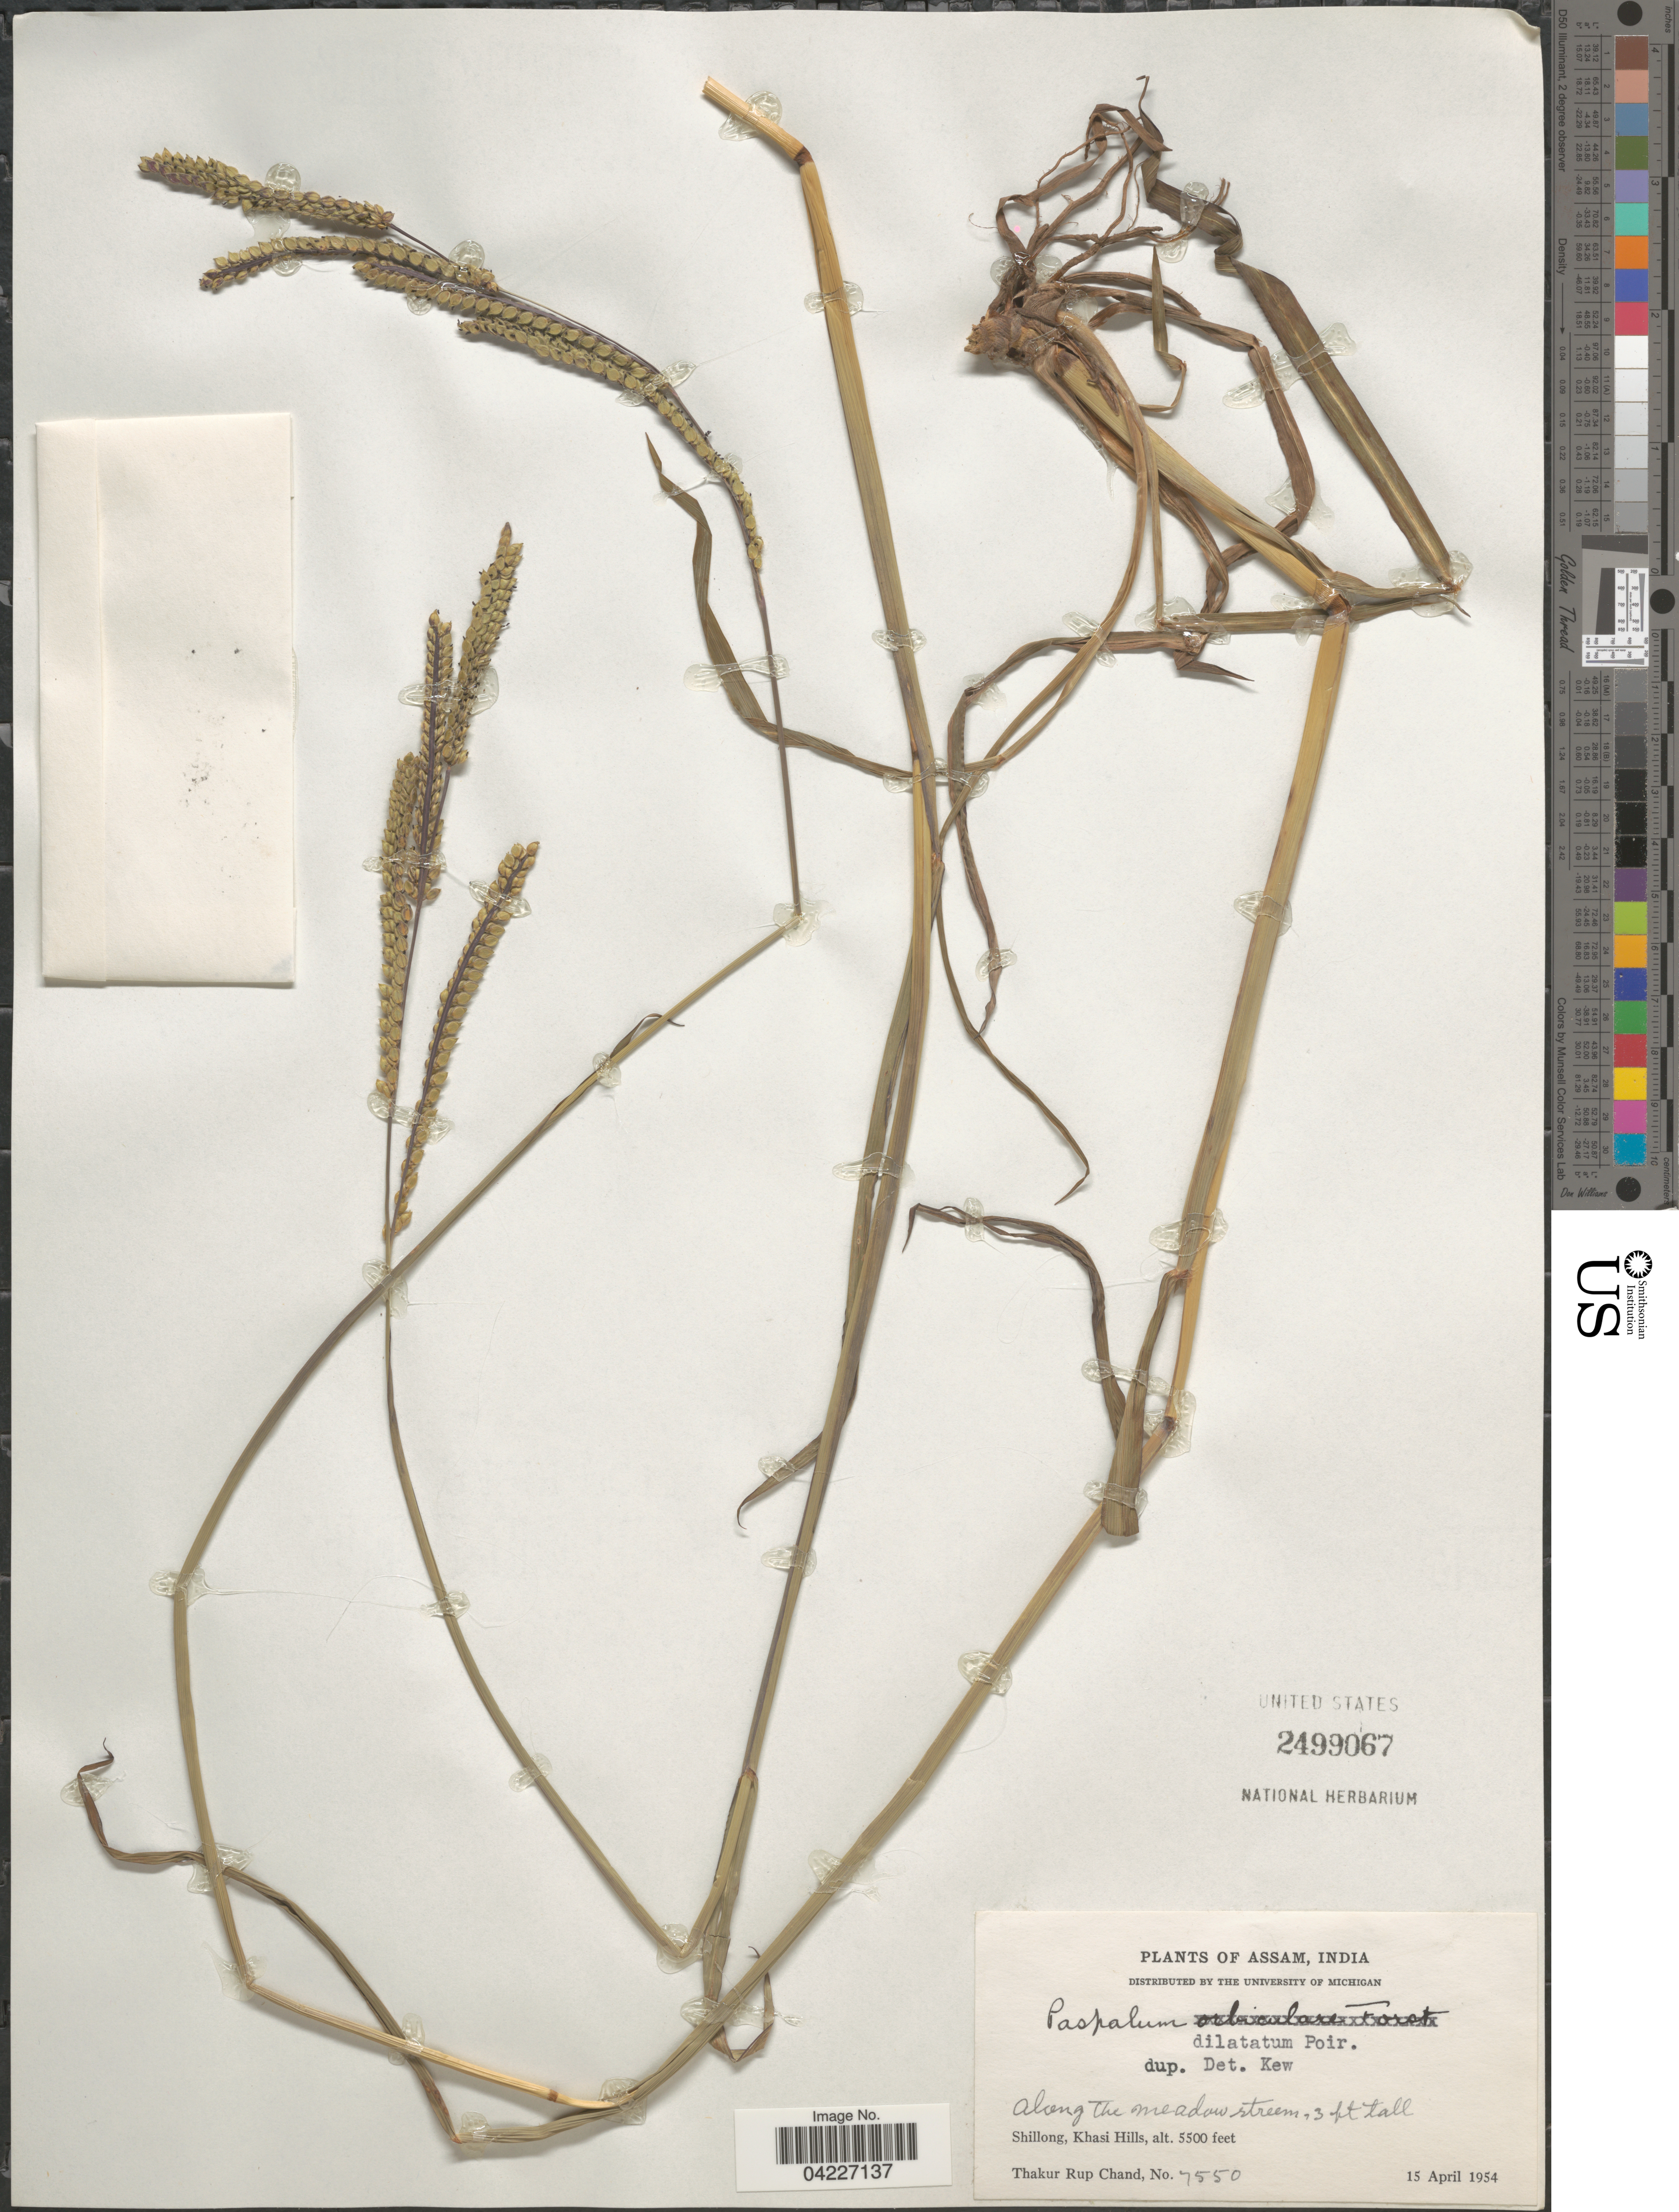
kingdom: Plantae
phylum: Tracheophyta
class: Liliopsida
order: Poales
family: Poaceae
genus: Paspalum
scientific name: Paspalum dilatatum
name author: Poir.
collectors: T. R. Chand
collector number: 7550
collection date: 1954-04-15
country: India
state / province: Meghalaya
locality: Shillong, Khasi Hills.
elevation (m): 1676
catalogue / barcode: US 2499067